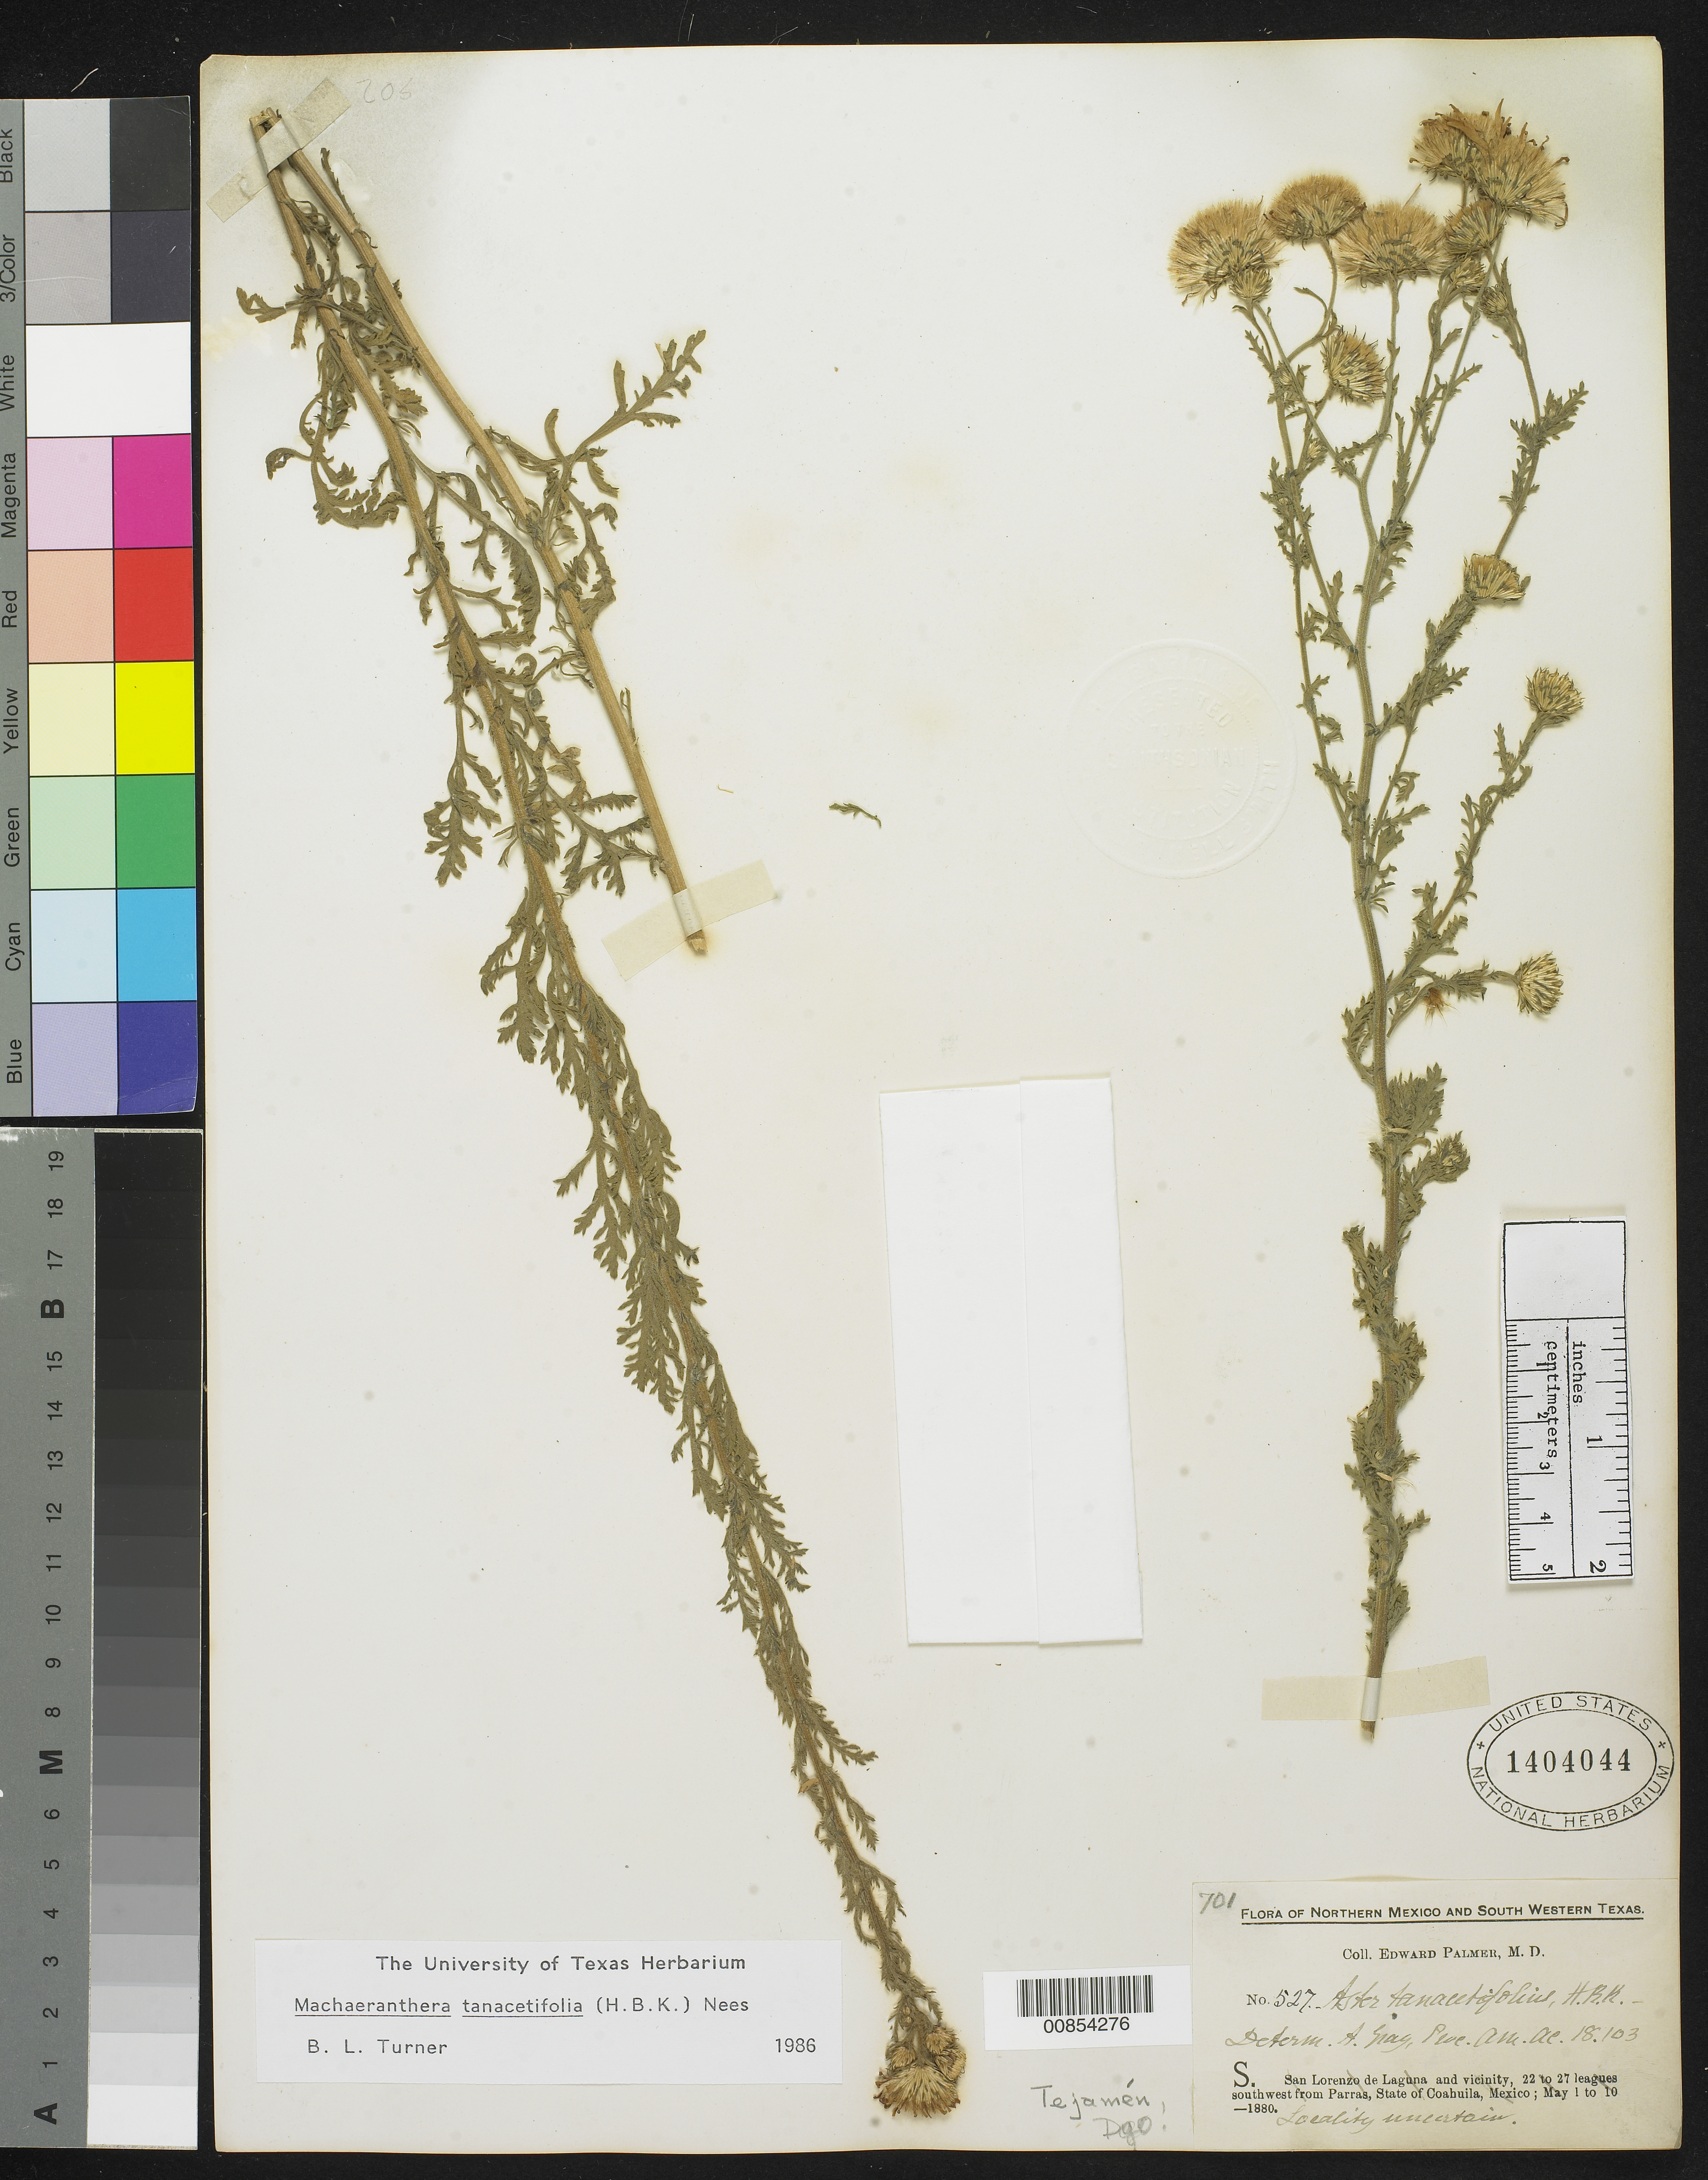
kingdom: Plantae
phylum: Tracheophyta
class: Magnoliopsida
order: Asterales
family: Asteraceae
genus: Machaeranthera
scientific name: Machaeranthera tanacetifolia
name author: (Kunth) Nees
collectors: E. Palmer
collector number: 527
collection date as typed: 1880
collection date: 1880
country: Mexico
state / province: Durango (?)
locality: Possibly in Tejamén, Durango.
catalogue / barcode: US 1404044